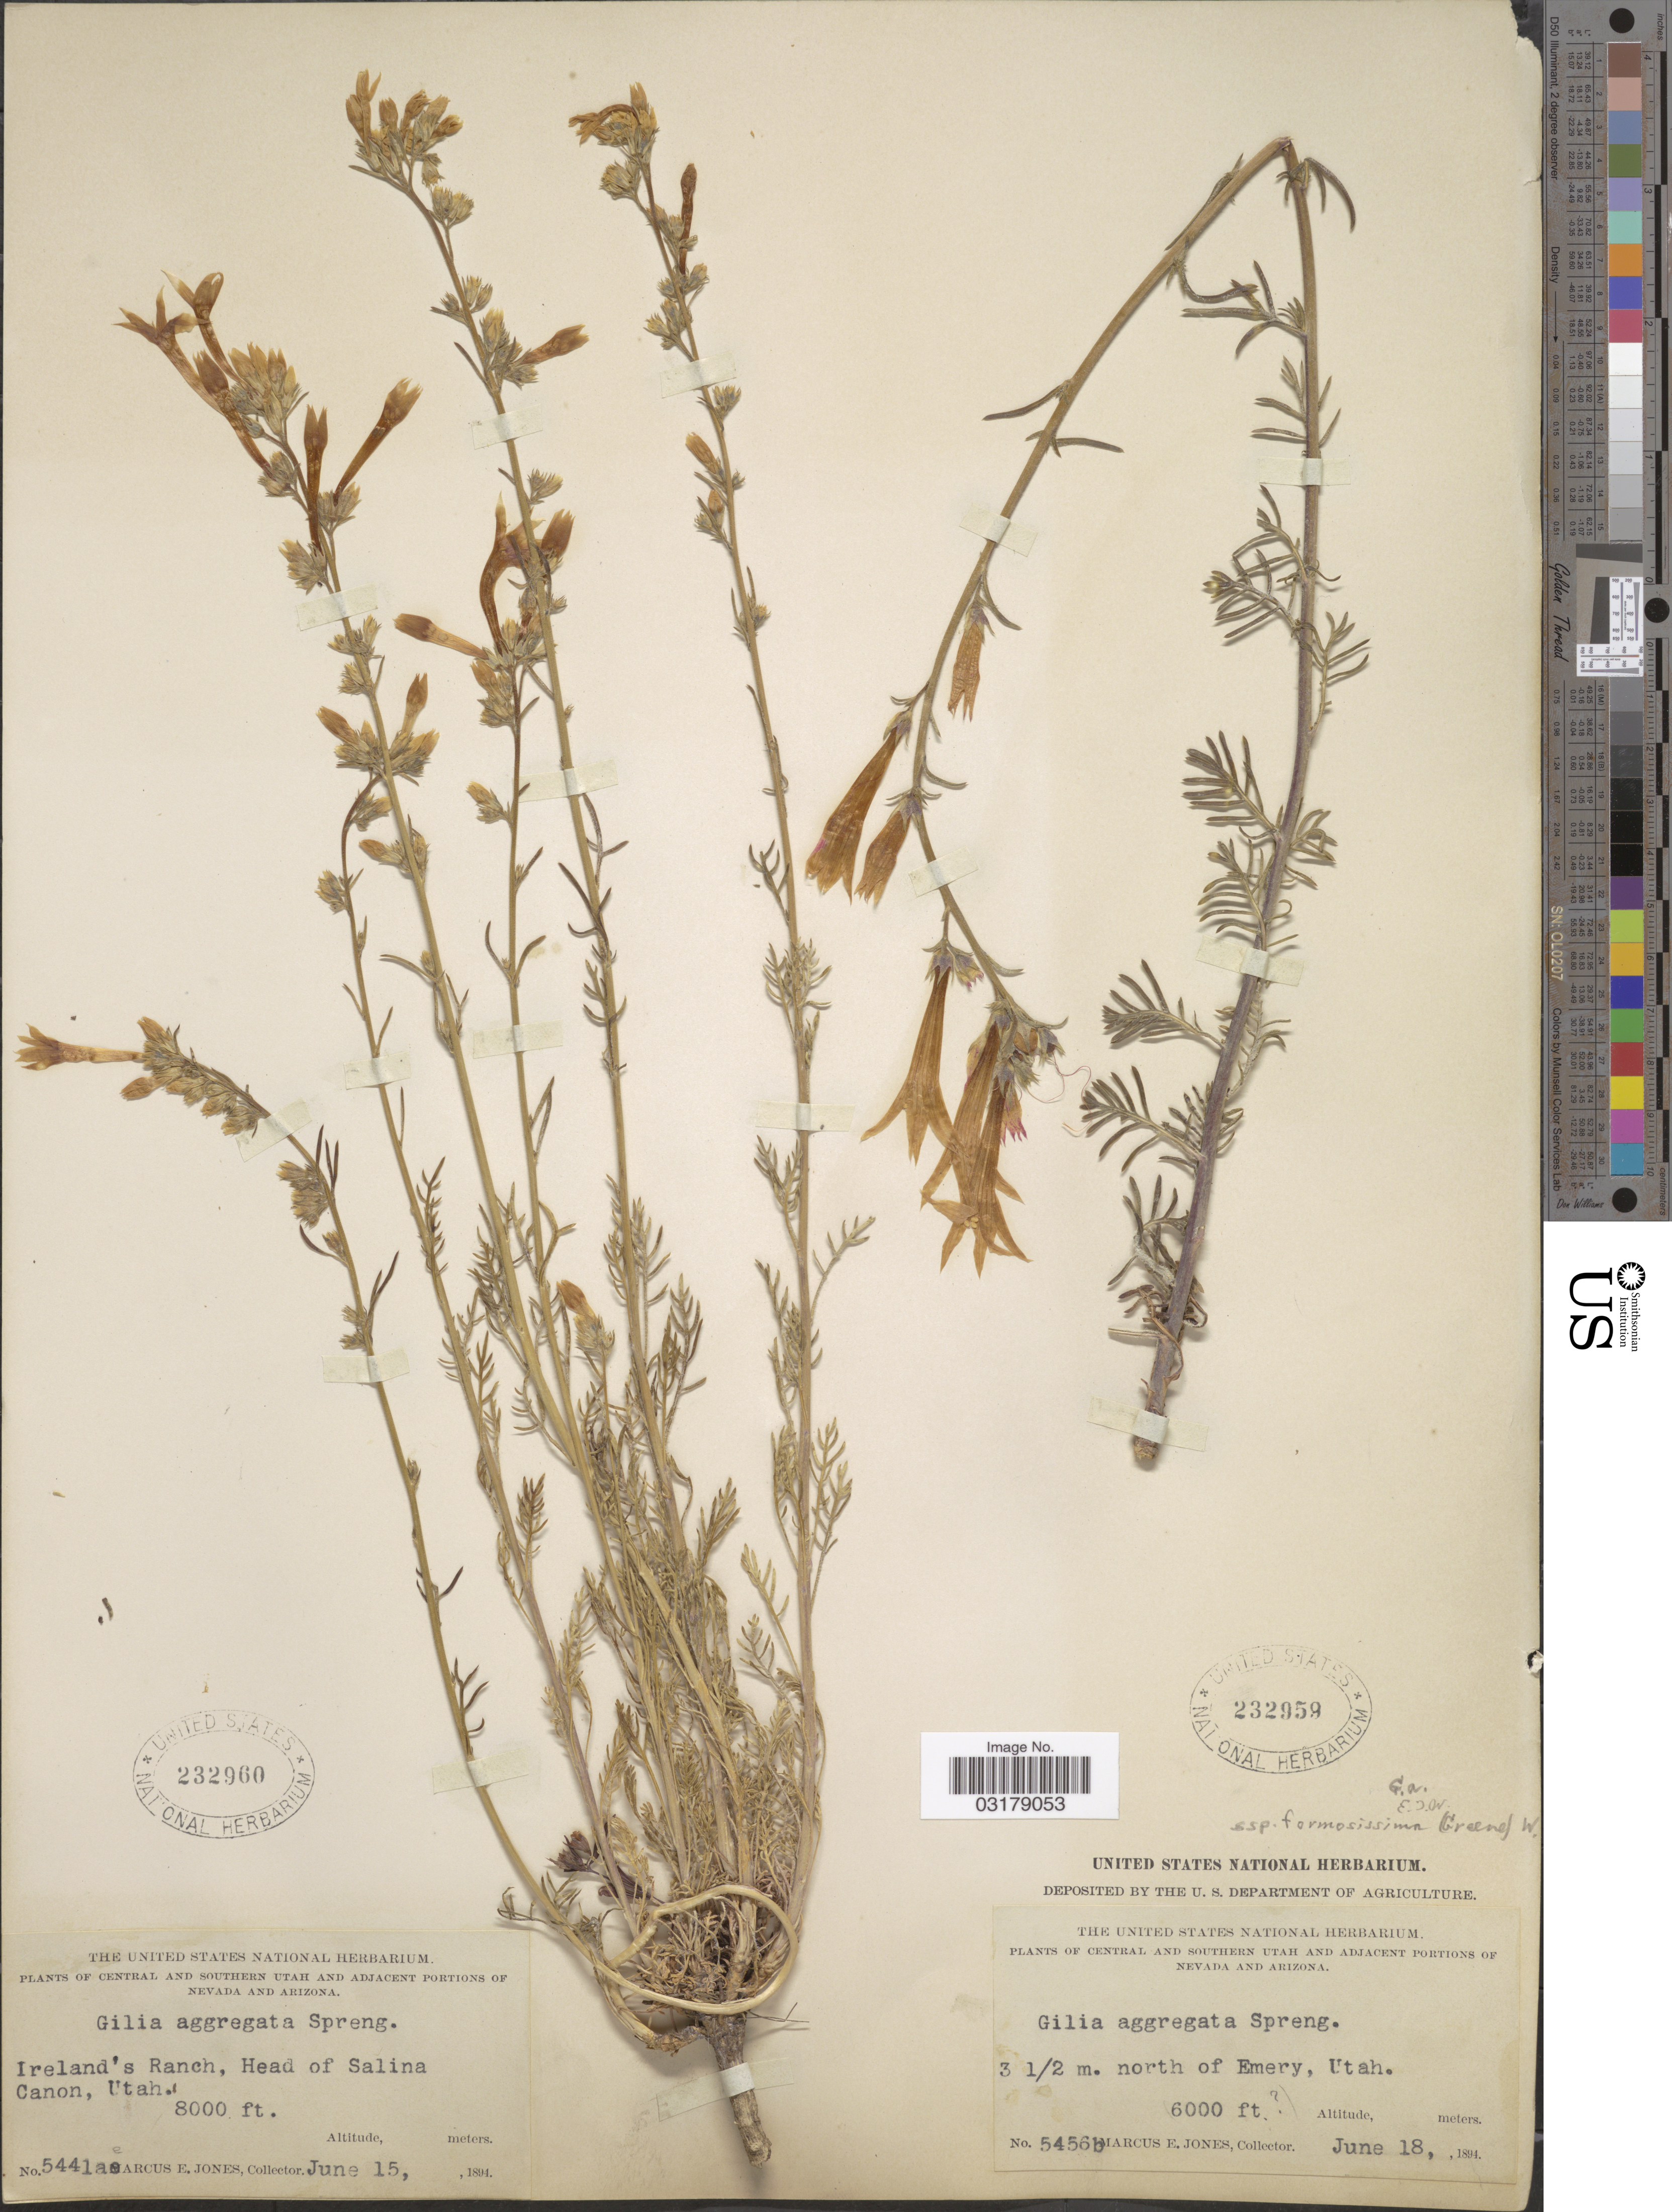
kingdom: Plantae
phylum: Tracheophyta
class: Magnoliopsida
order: Ericales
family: Polemoniaceae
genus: Ipomopsis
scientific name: Ipomopsis aggregata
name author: (Pursh) V.E. Grant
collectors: M. E. Jones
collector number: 5456b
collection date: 1894-06-18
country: United States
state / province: Utah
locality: Central and Southern Utah. 3½ m. north of Emery.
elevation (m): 1829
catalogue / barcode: US 232959-2